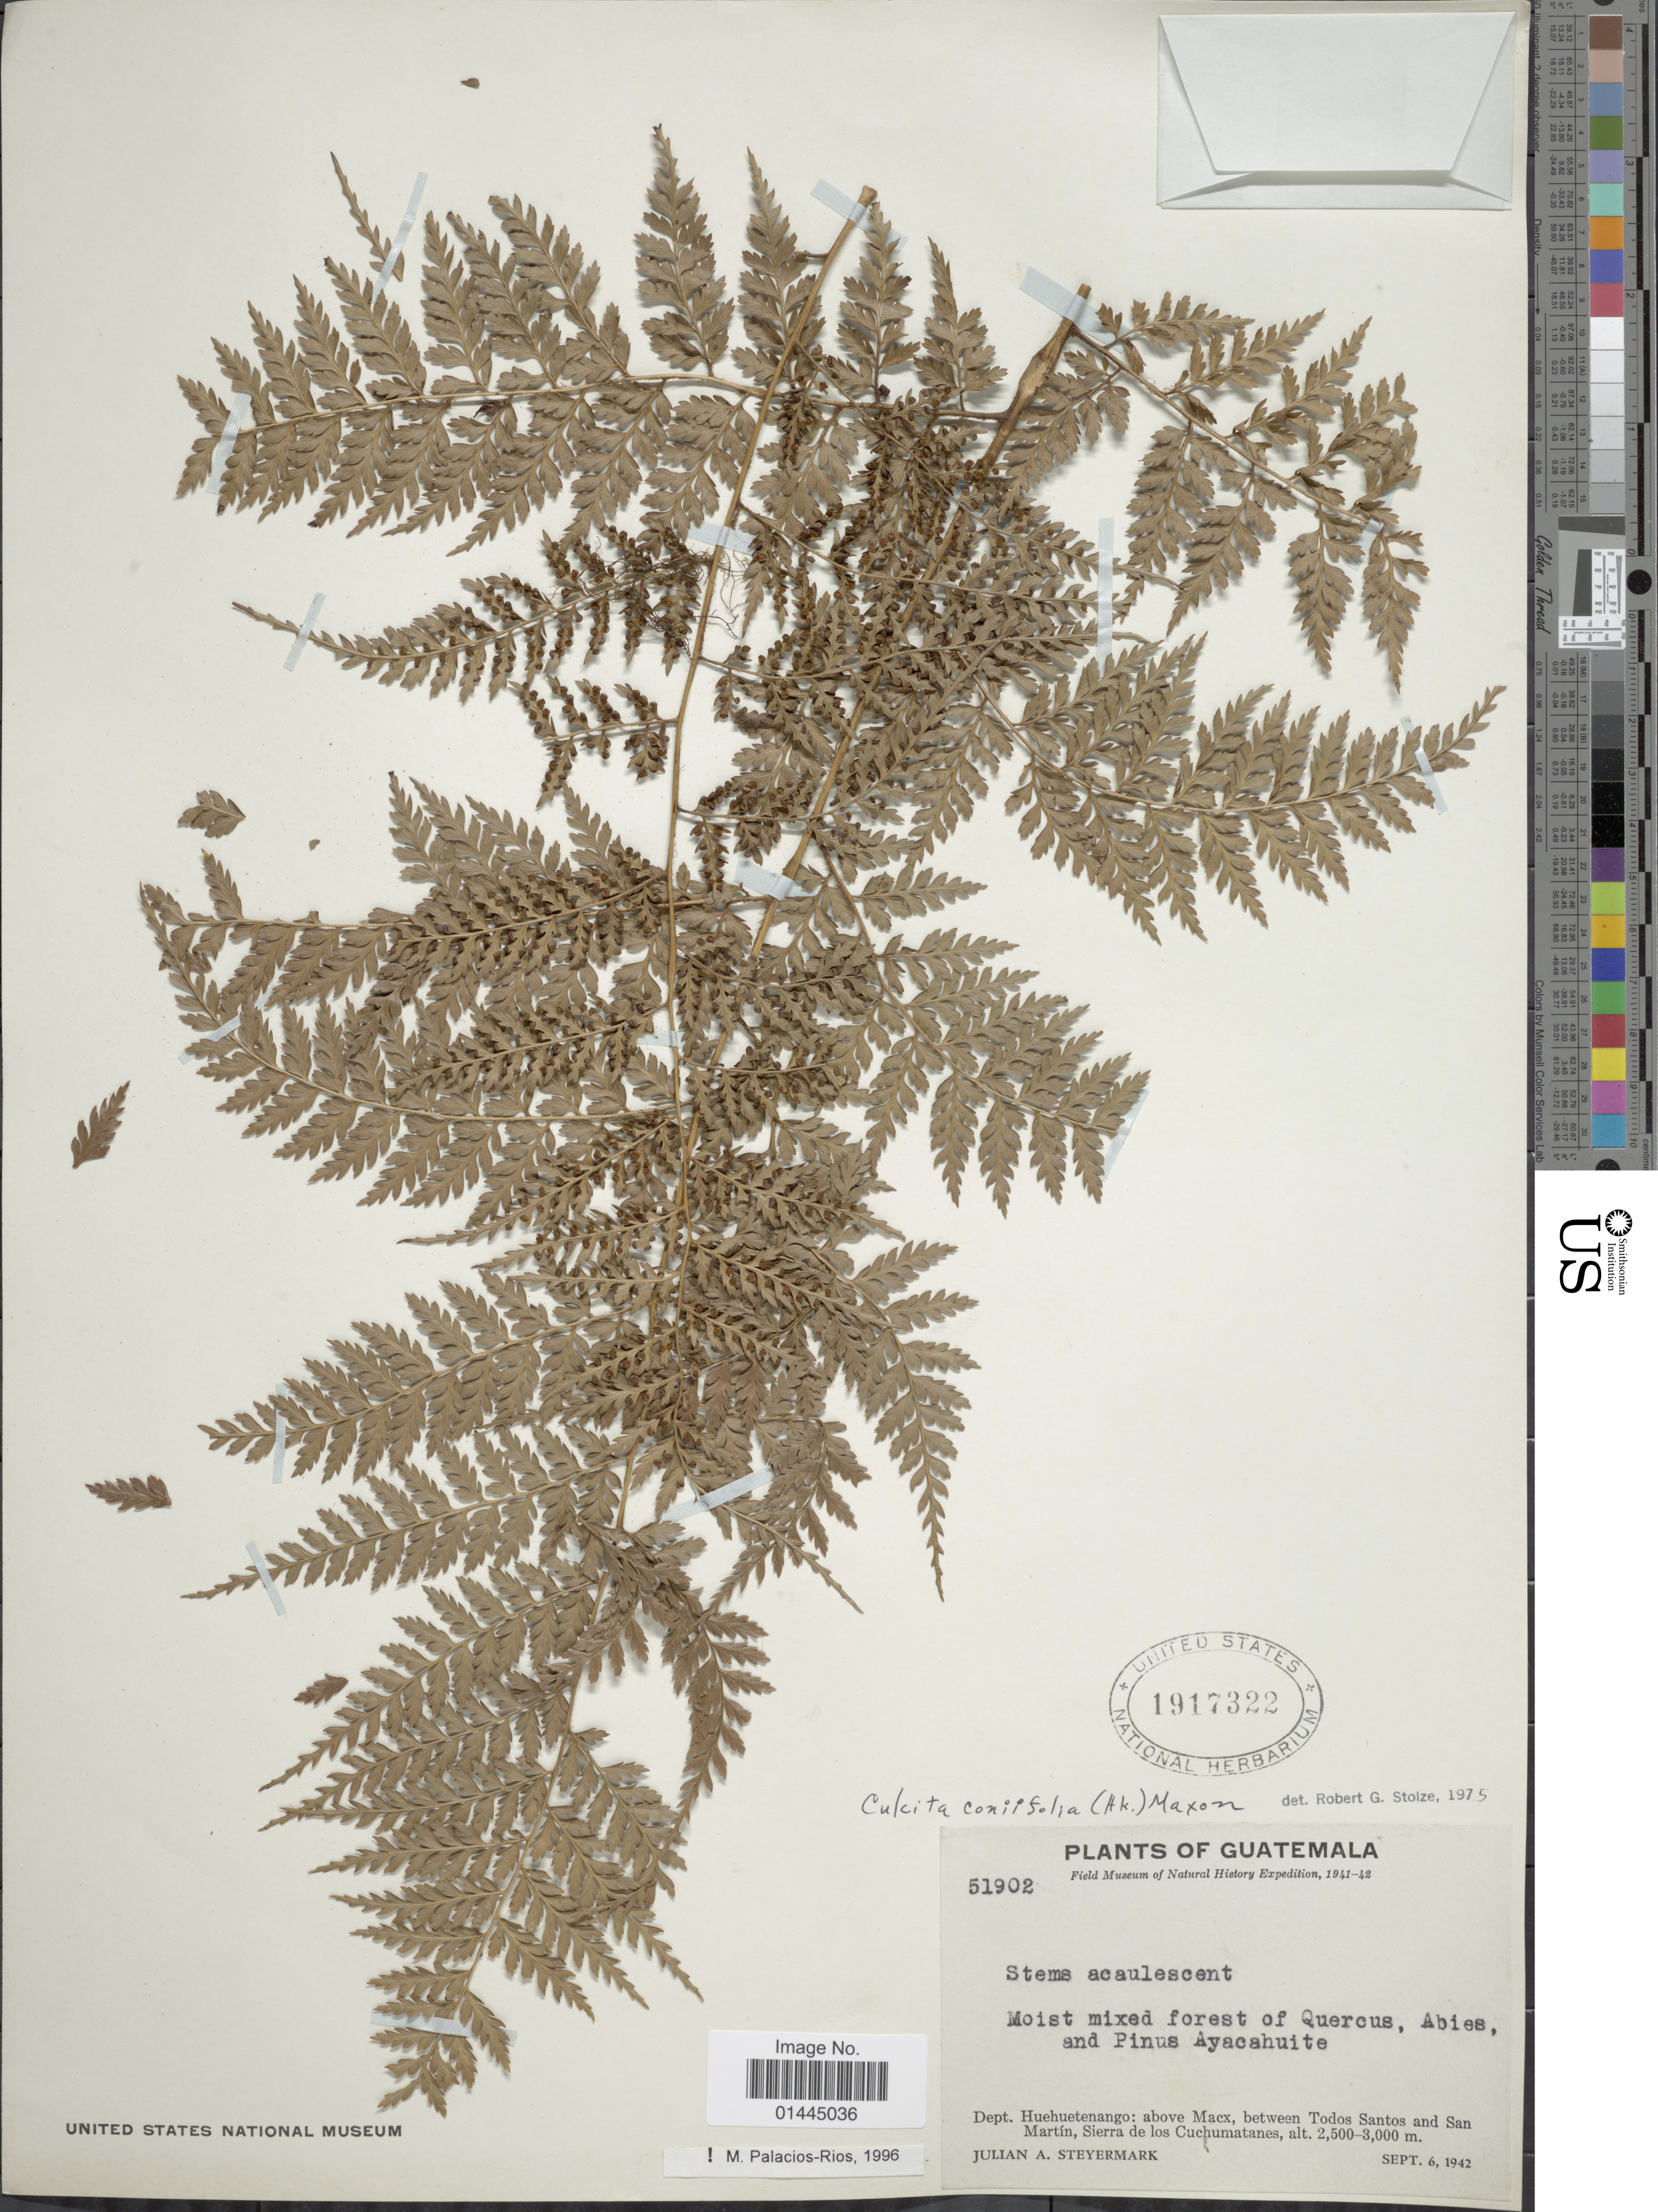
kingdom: Plantae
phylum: Tracheophyta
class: Polypodiopsida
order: Cyatheales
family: Culcitaceae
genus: Culcita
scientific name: Culcita coniifolia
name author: (Hook.) Maxon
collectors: J. Steyermark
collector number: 51902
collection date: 1942-09-06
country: Guatemala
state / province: Huehuetenango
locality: Above Macx, between Todos Santos and San Martin, Sierra de los Cuchumatanes.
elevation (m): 2500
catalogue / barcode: US 1917322